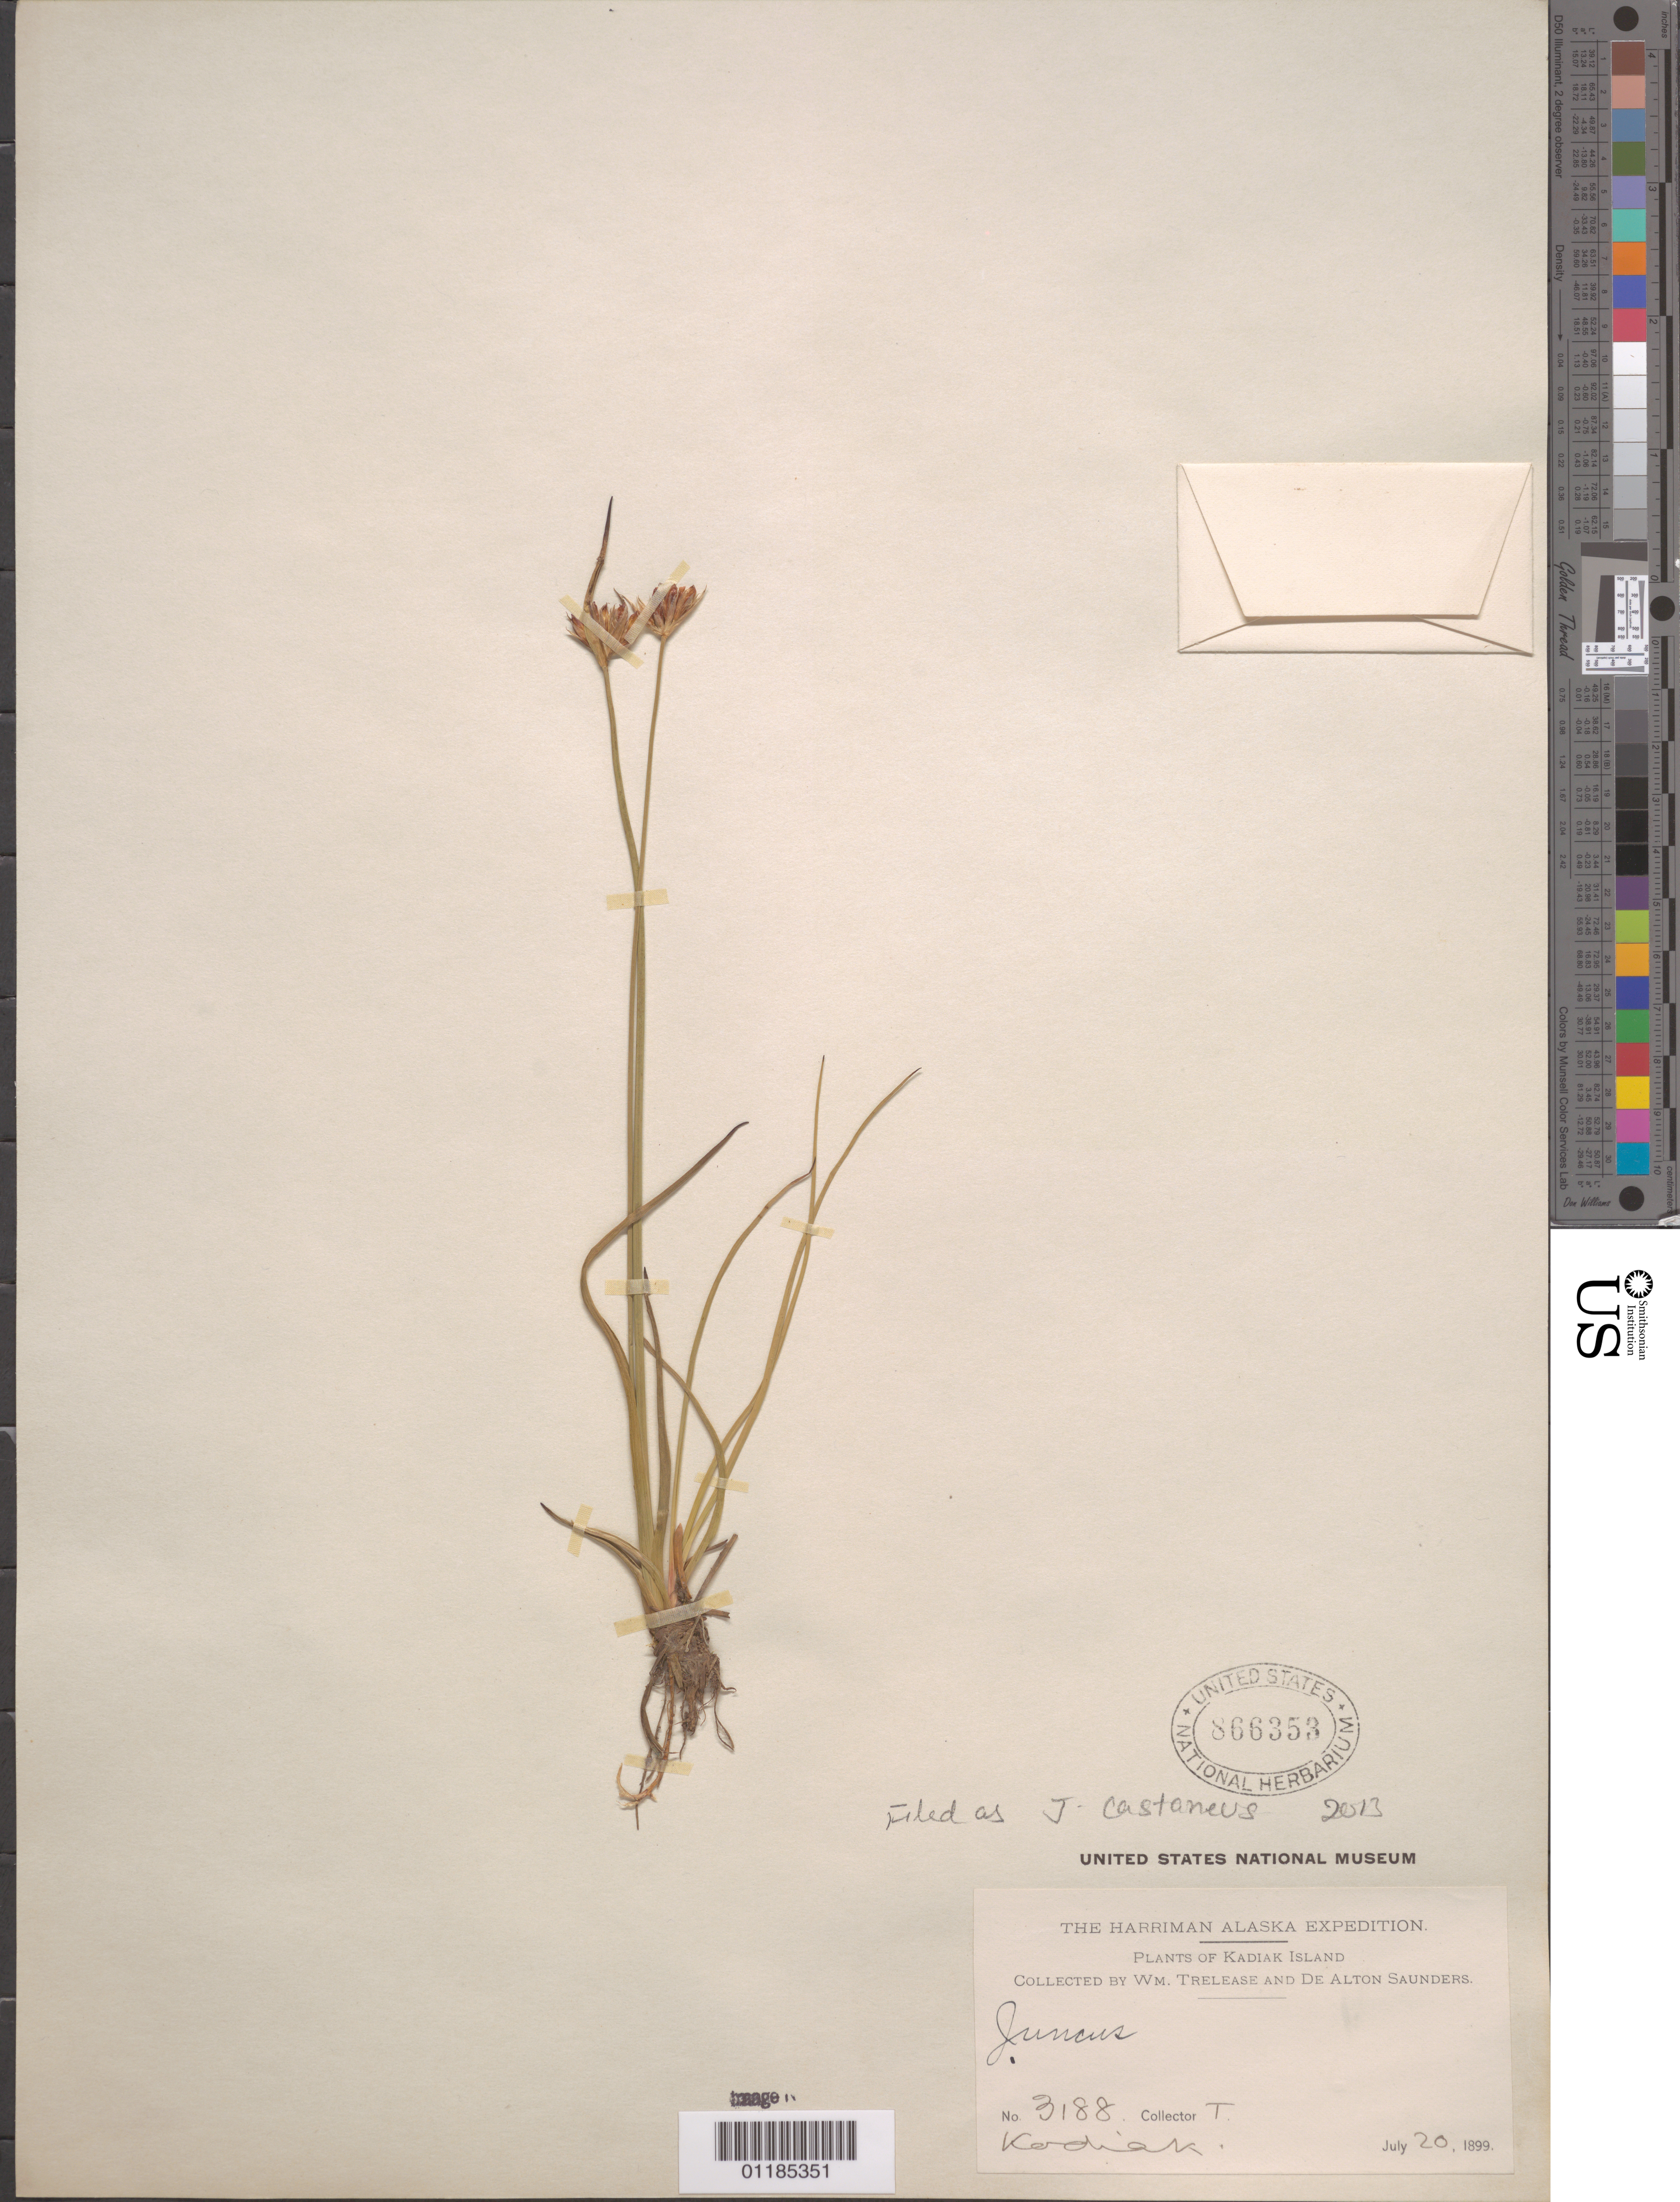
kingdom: Plantae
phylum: Tracheophyta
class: Liliopsida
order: Poales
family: Juncaceae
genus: Juncus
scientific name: Juncus castaneus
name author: Sm.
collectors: W. Trelease & D. Saunders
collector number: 3188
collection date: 1899-07-20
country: United States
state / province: Alaska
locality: Kodiak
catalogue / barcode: US 866353